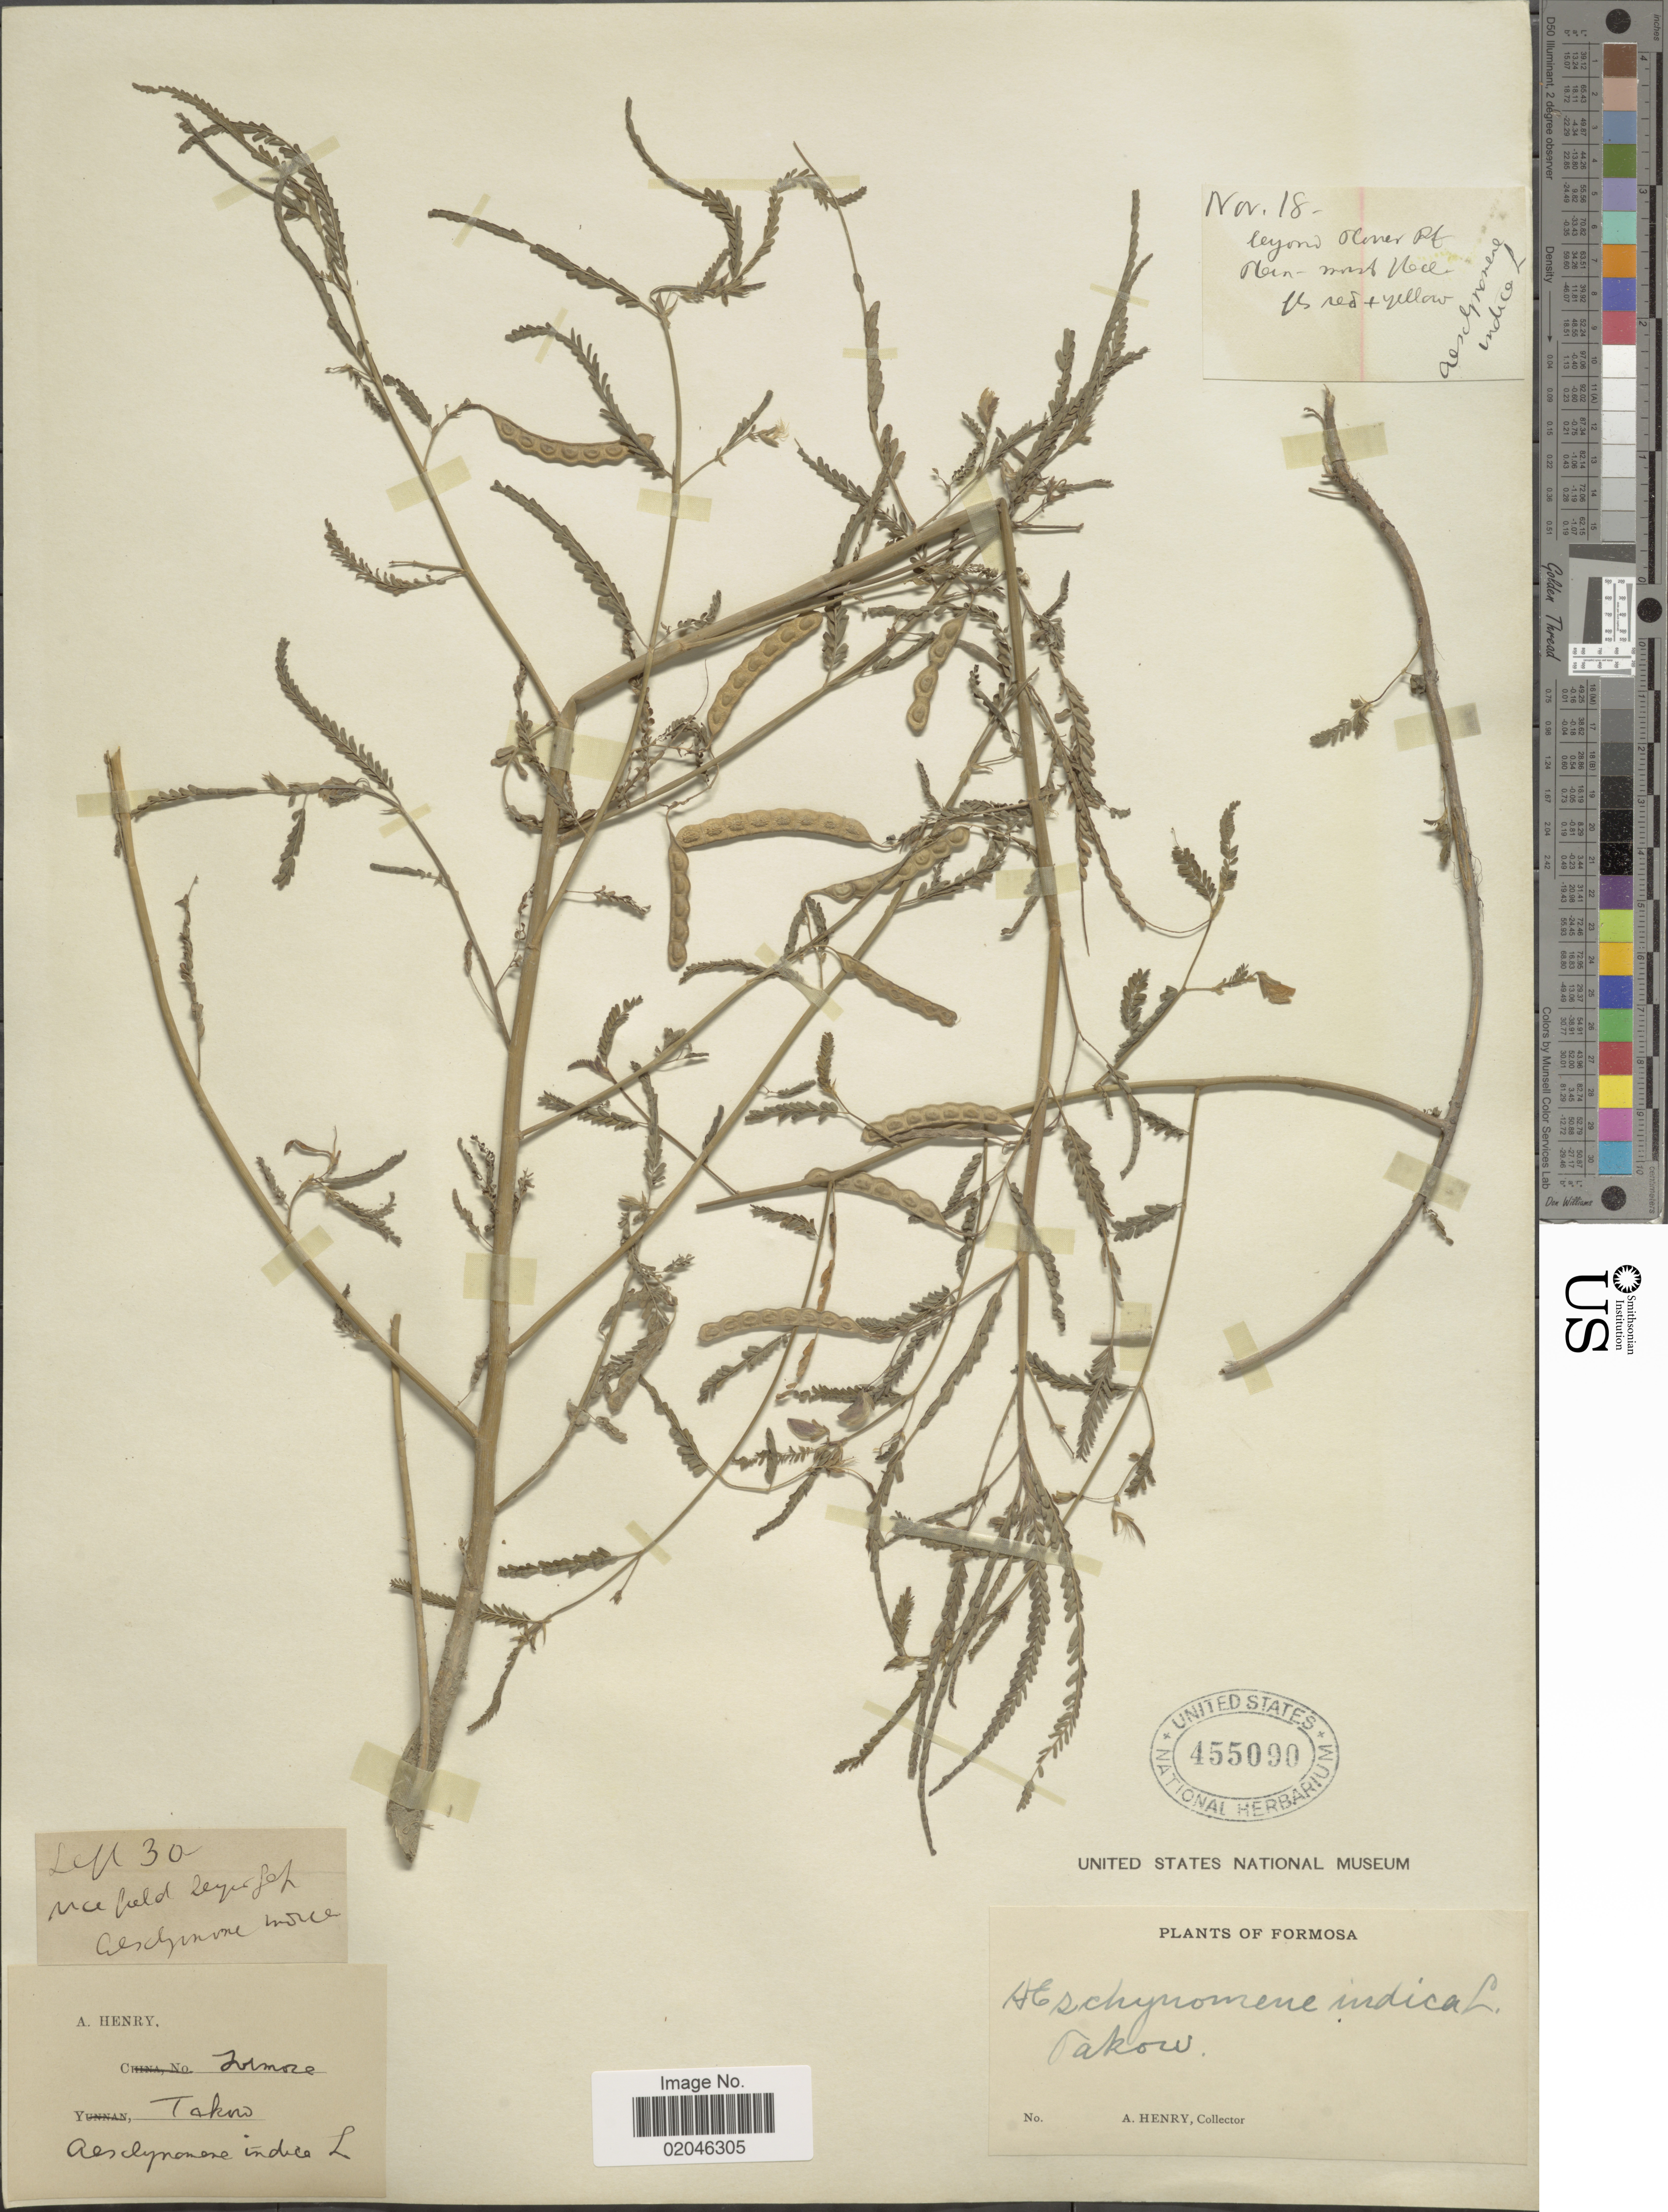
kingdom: Plantae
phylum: Tracheophyta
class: Magnoliopsida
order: Fabales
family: Fabaceae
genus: Aeschynomene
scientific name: Aeschynomene indica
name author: L.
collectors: A. Henry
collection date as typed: Transcribed d/m/y: /9/30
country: Taiwan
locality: Formosa, Takow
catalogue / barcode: US 455090